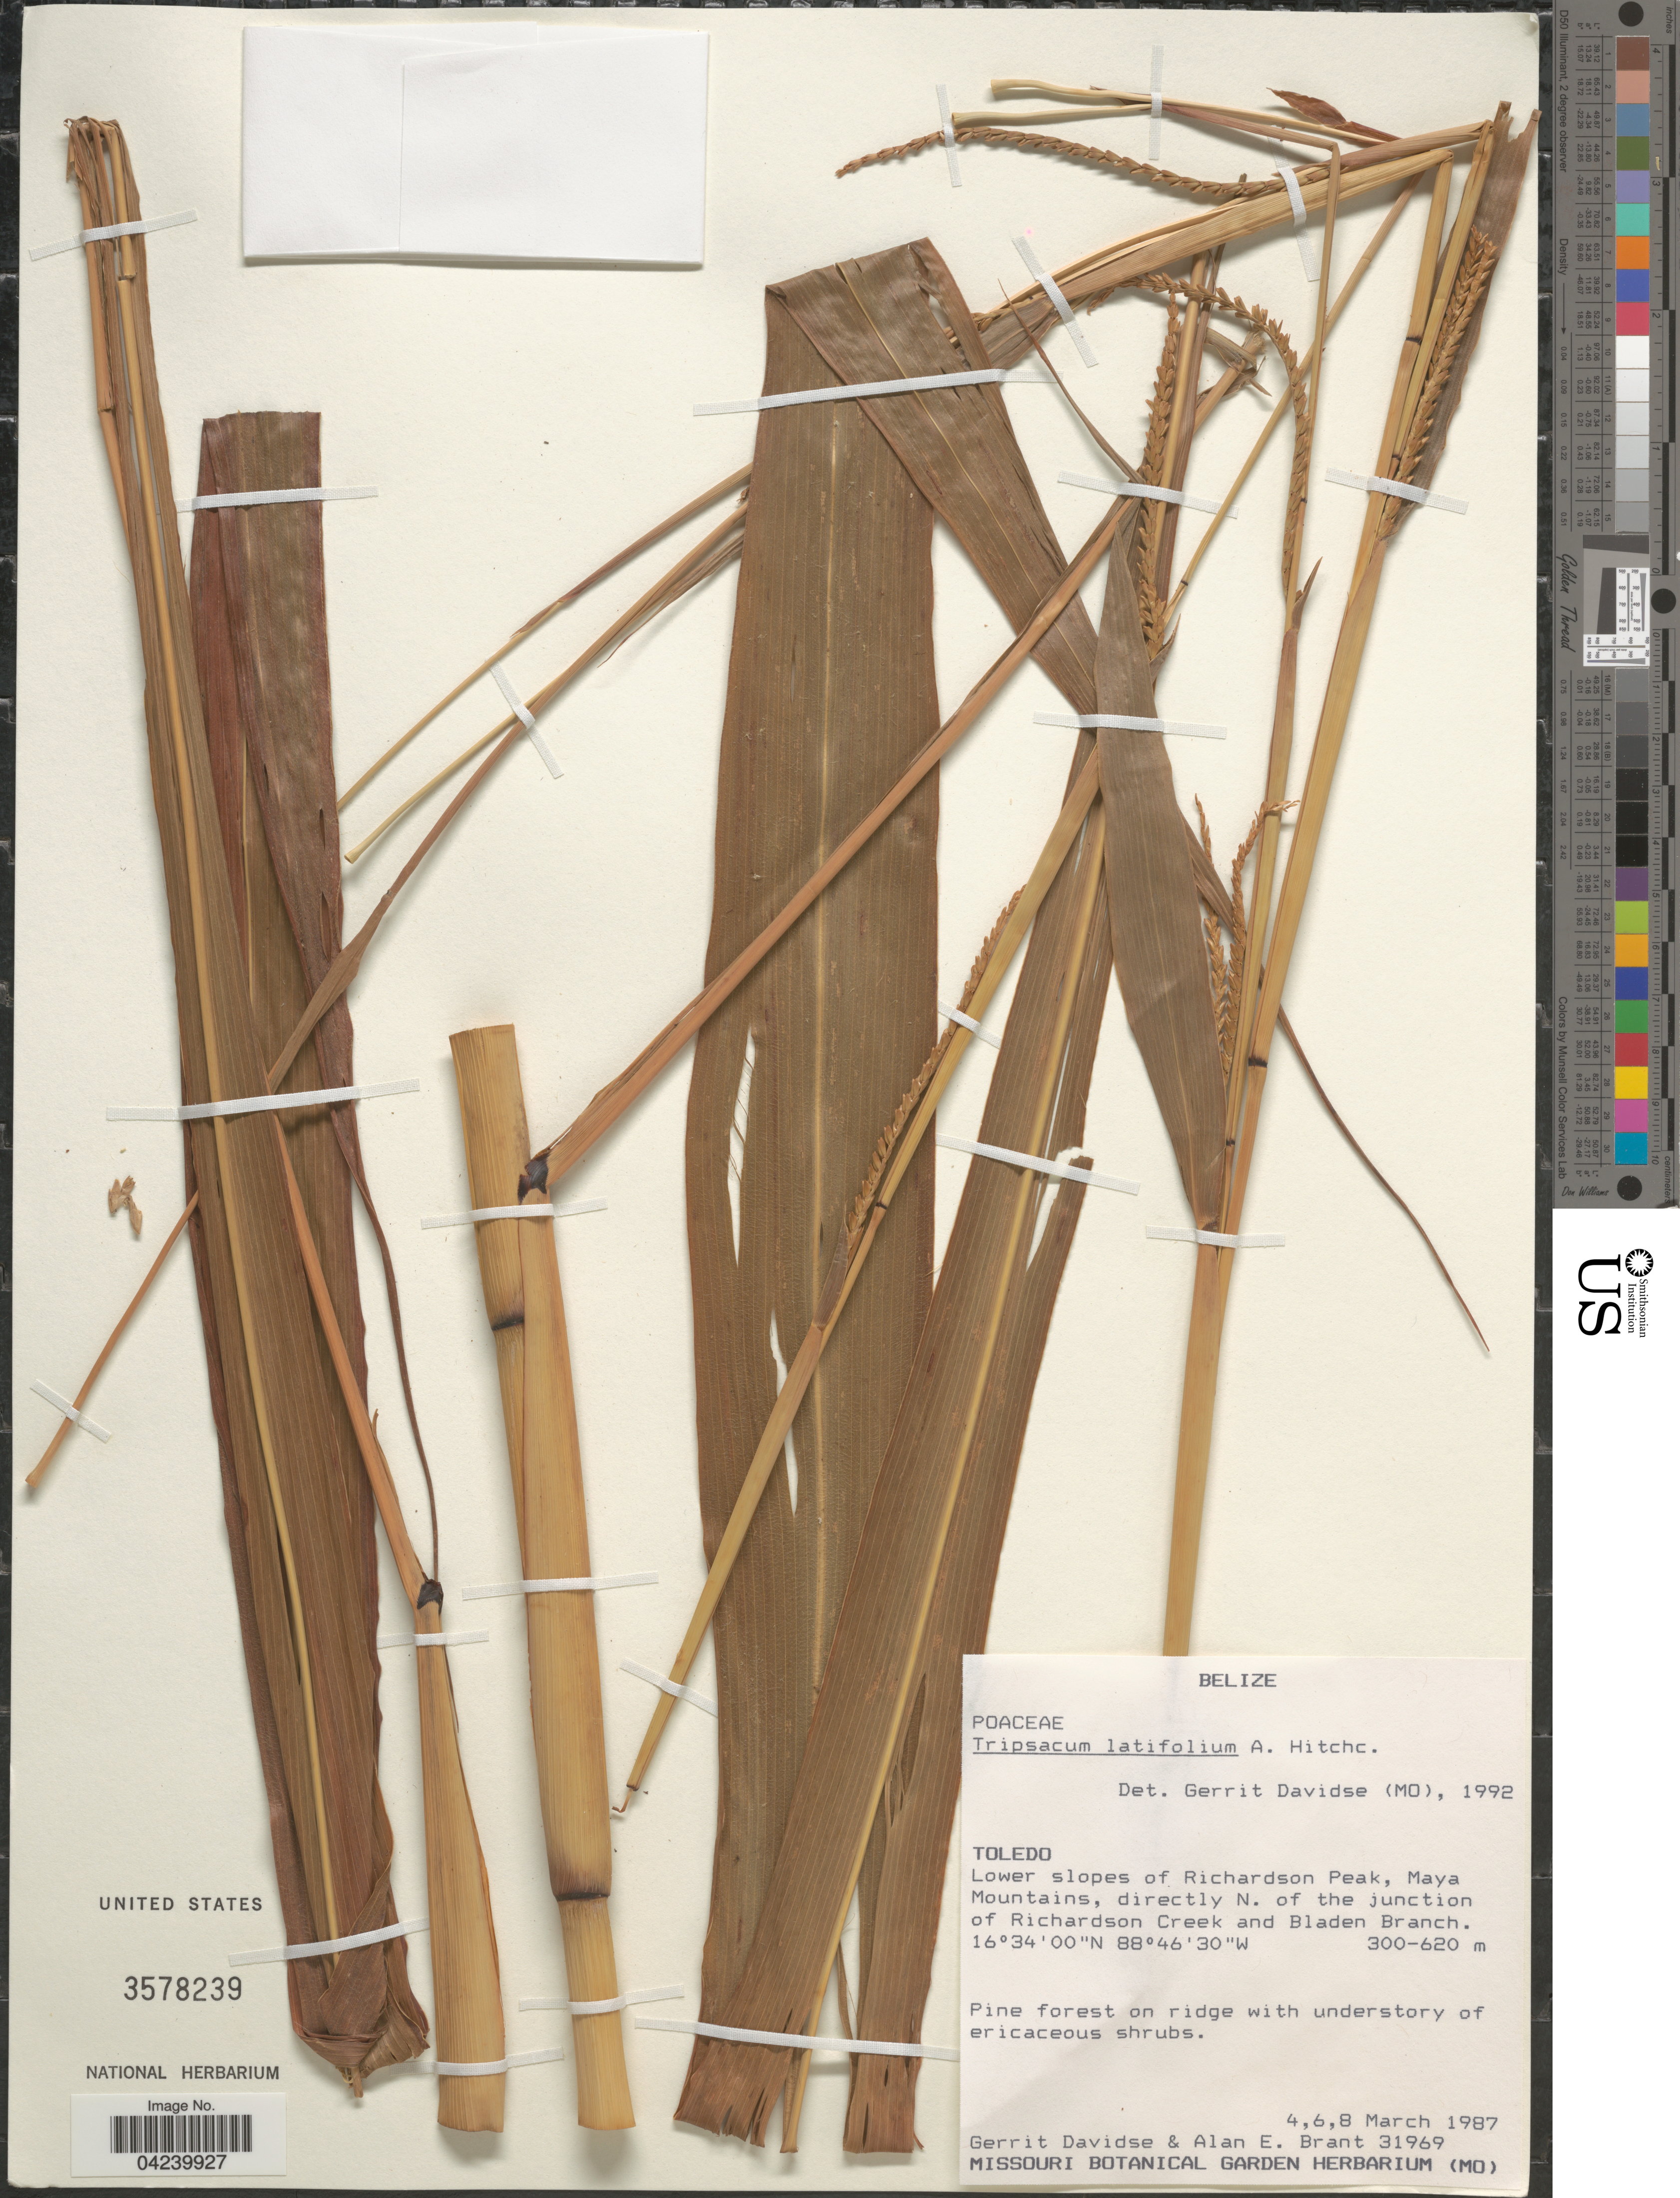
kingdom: Plantae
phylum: Tracheophyta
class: Liliopsida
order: Poales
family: Poaceae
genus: Tripsacum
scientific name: Tripsacum latifolium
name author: Hitchc.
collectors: G. Davidse & A. Brant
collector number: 31969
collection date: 1987-03-04/1987-03-08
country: Belize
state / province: Toledo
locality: Lower slopes of Richardson Peak, Maya Mountains, directly N. of the junction of Richardson Creek and Bladen Branch. Pine forest on ridge with understory of ericaceous shrubs.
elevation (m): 300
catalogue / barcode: US 3578239